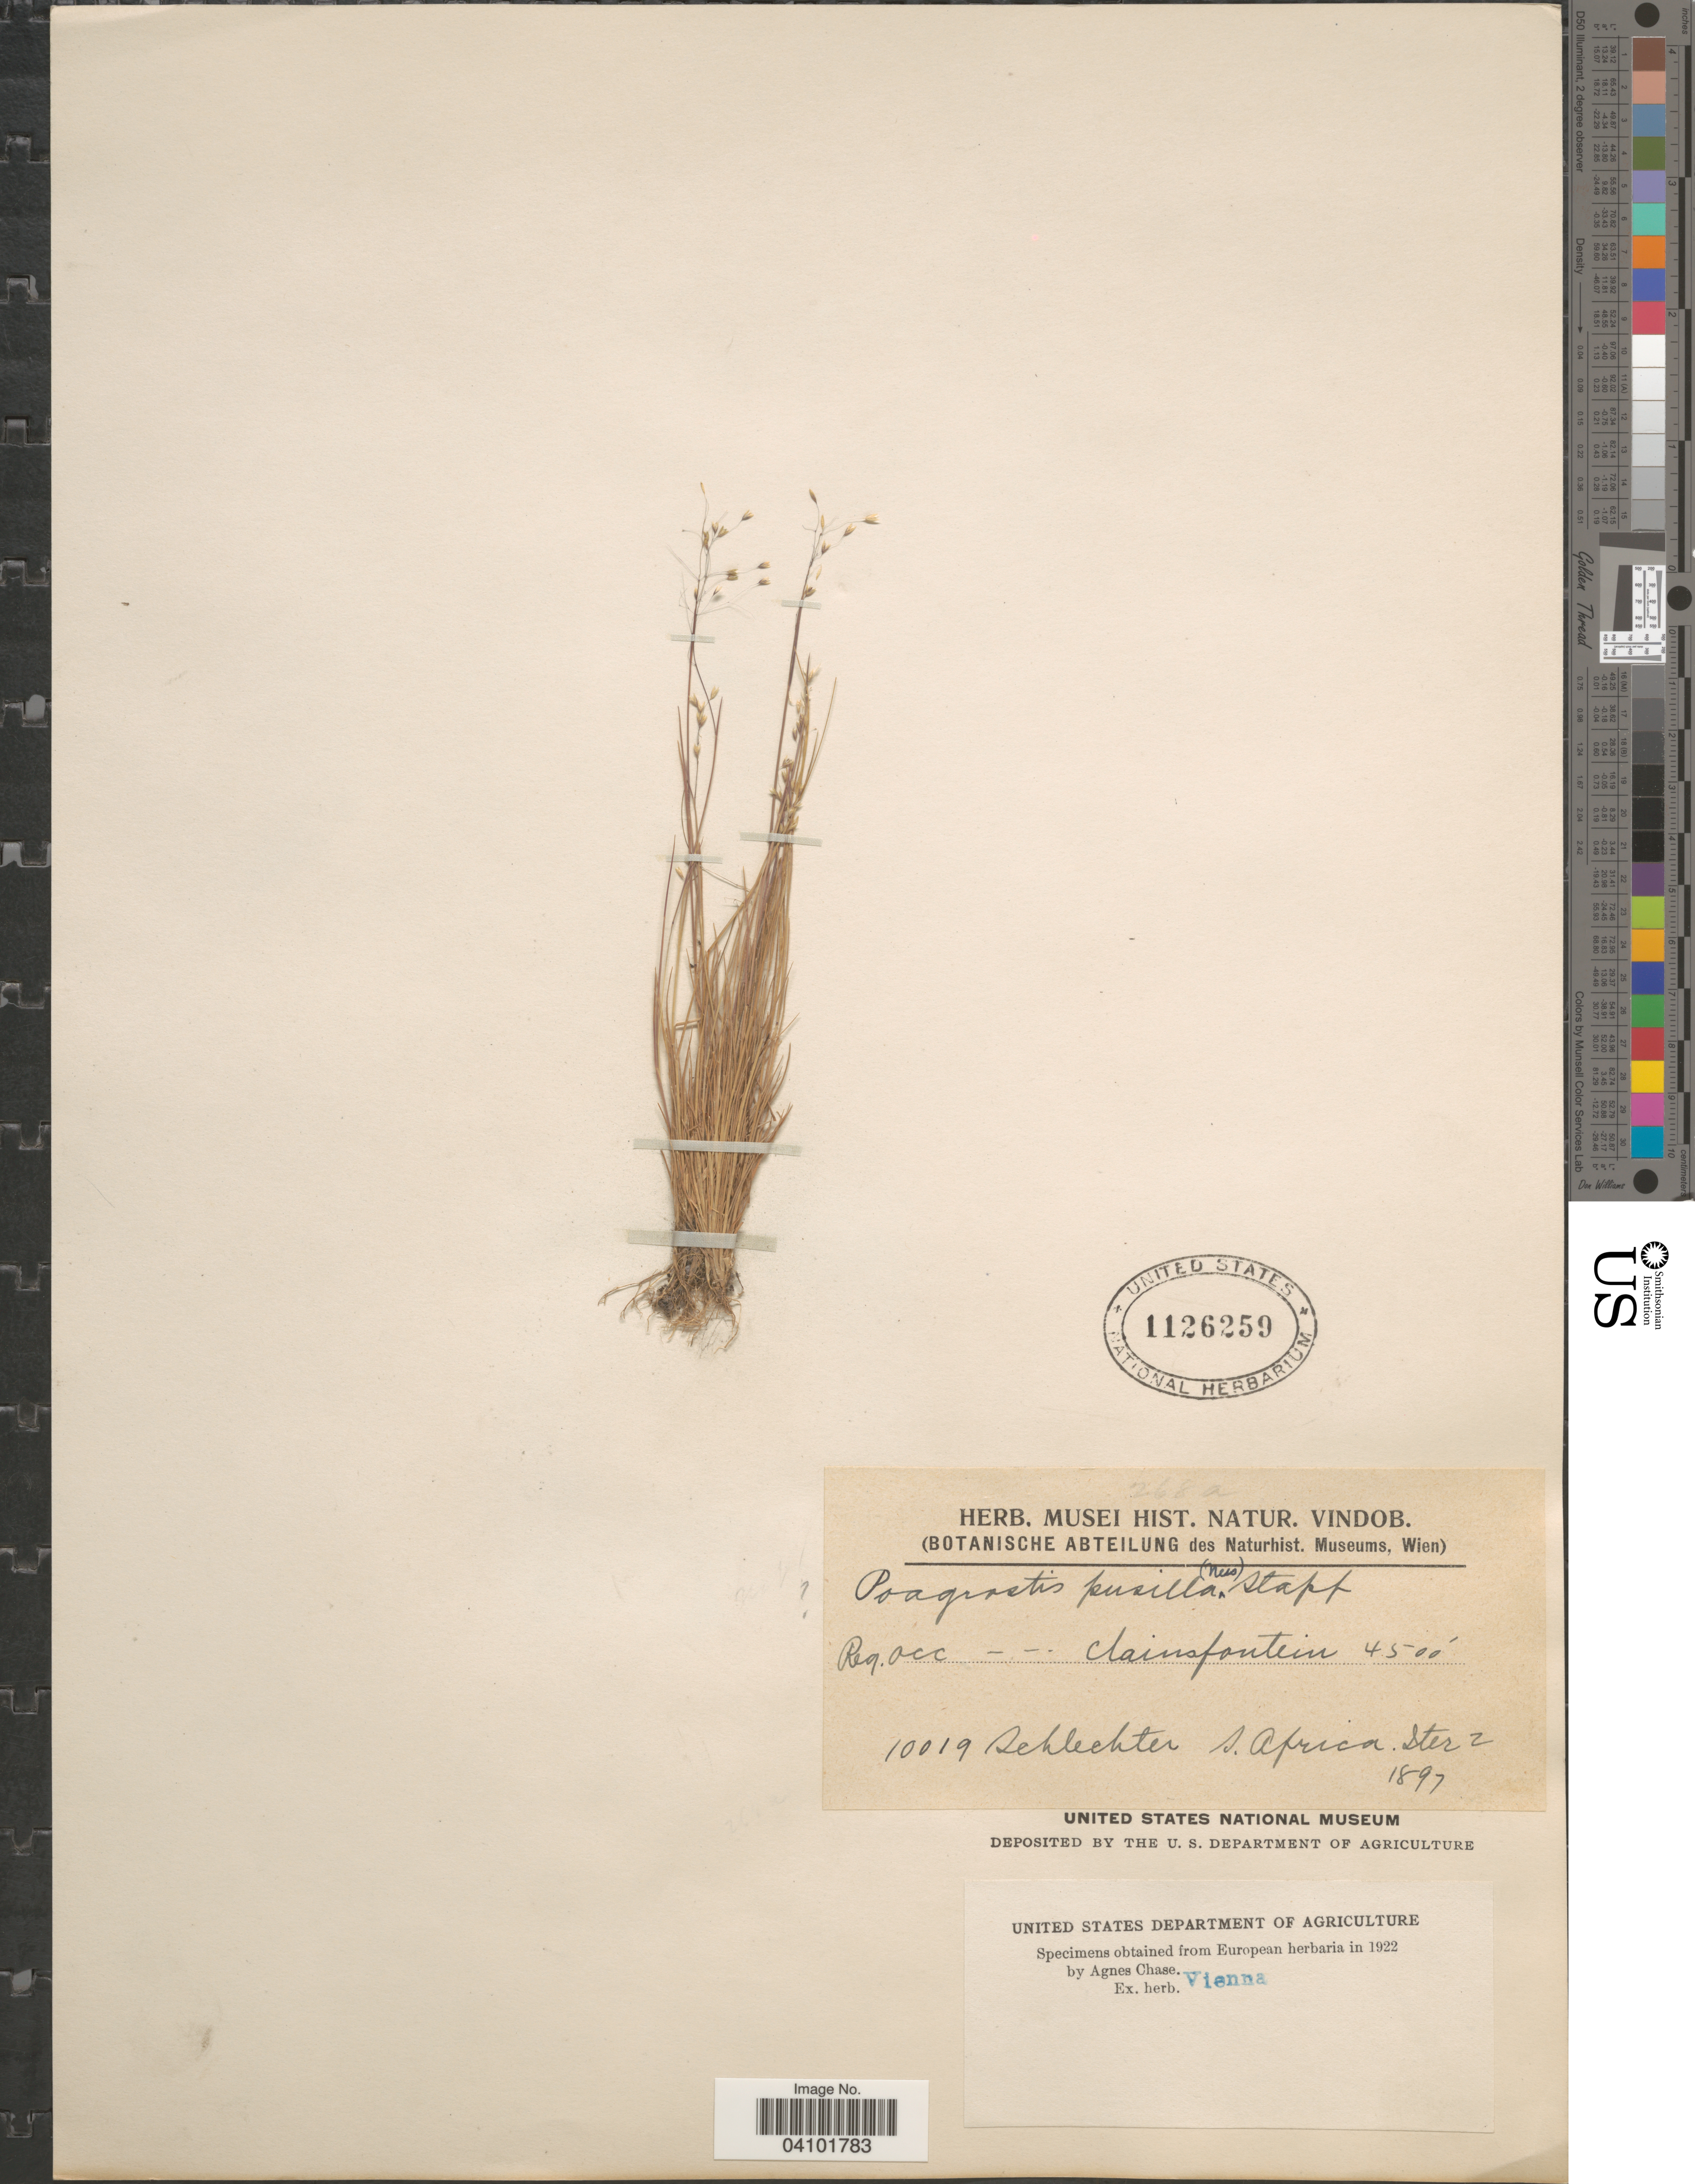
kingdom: Plantae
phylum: Tracheophyta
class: Liliopsida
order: Poales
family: Poaceae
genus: Pentameris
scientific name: Pentameris pusilla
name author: (Nees) H.P. Linder & Galley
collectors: Schlechter, --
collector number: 10019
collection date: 1897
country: South Africa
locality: Reg. Occ. Clainsfontein. S. Africa. Iter 2 [interpreted].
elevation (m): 1372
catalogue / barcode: US 1126259